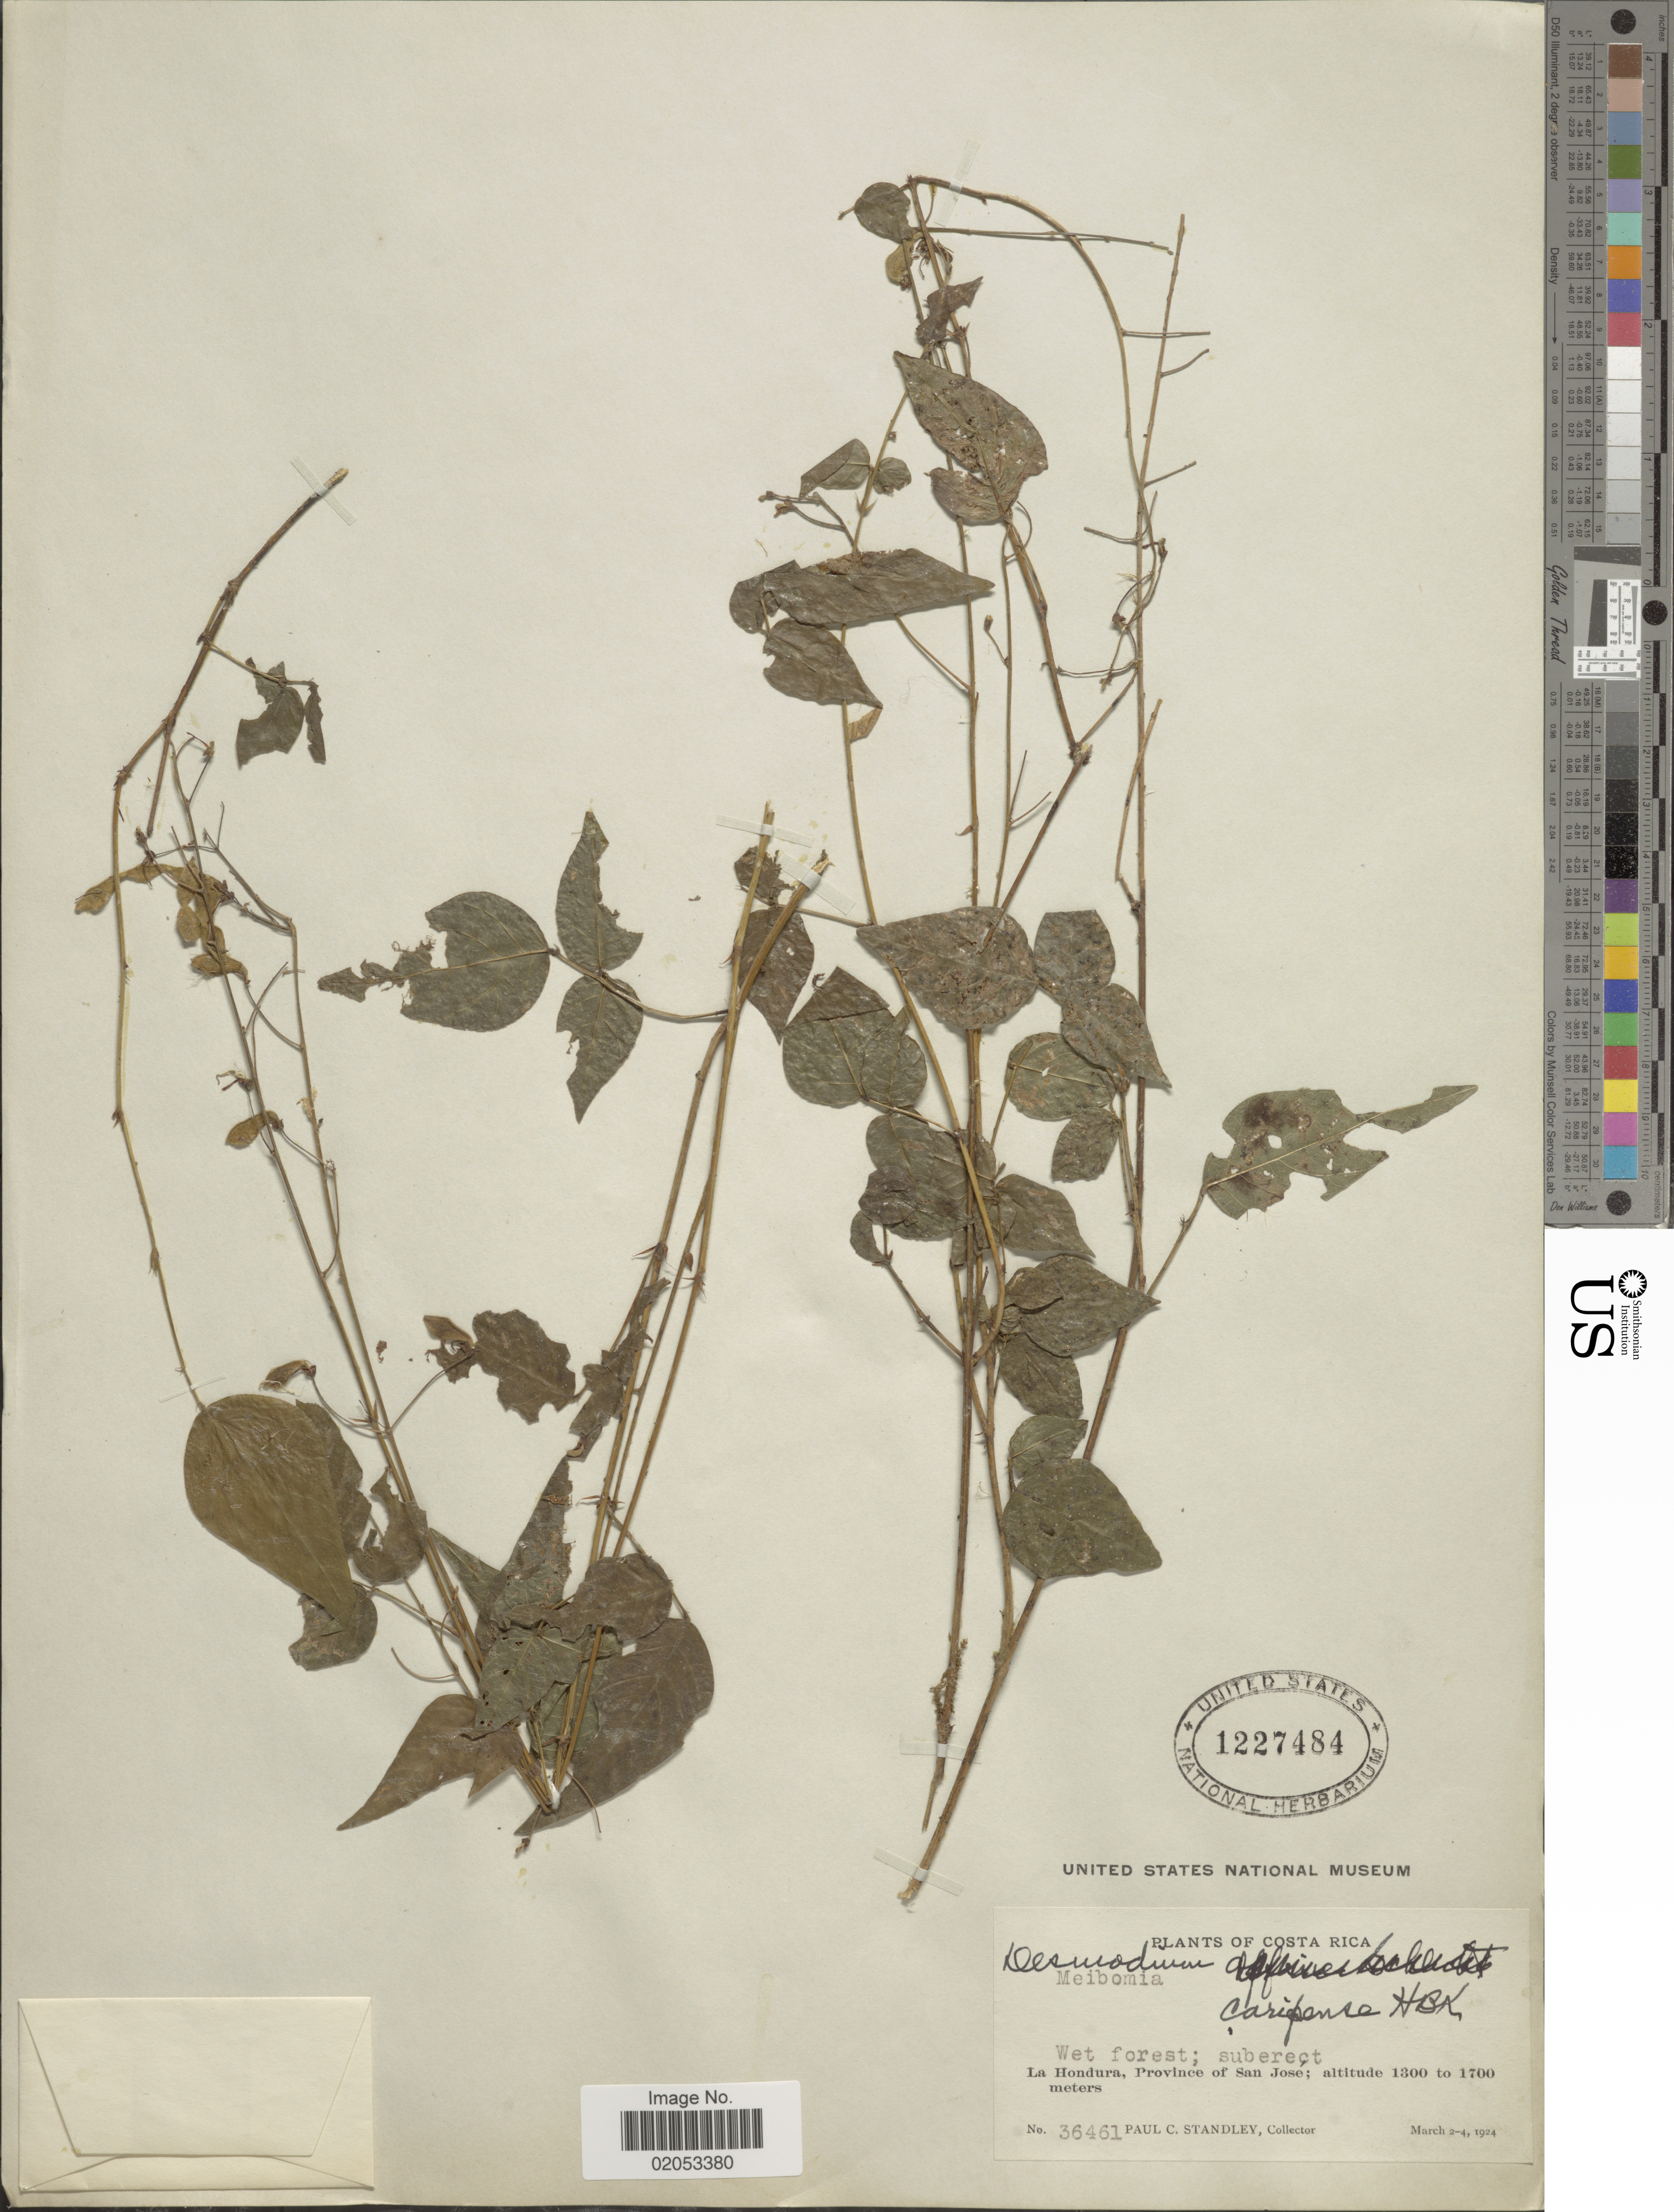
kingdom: Plantae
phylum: Tracheophyta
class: Magnoliopsida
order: Fabales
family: Fabaceae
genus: Desmodium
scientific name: Desmodium caripense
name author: (Kunth) G. Don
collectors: P. C. Standley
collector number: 36461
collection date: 1924-03-02/1924-03-04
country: Costa Rica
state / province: San José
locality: Wet forest; suberect, La Hondura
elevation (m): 1300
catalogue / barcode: US 1227484